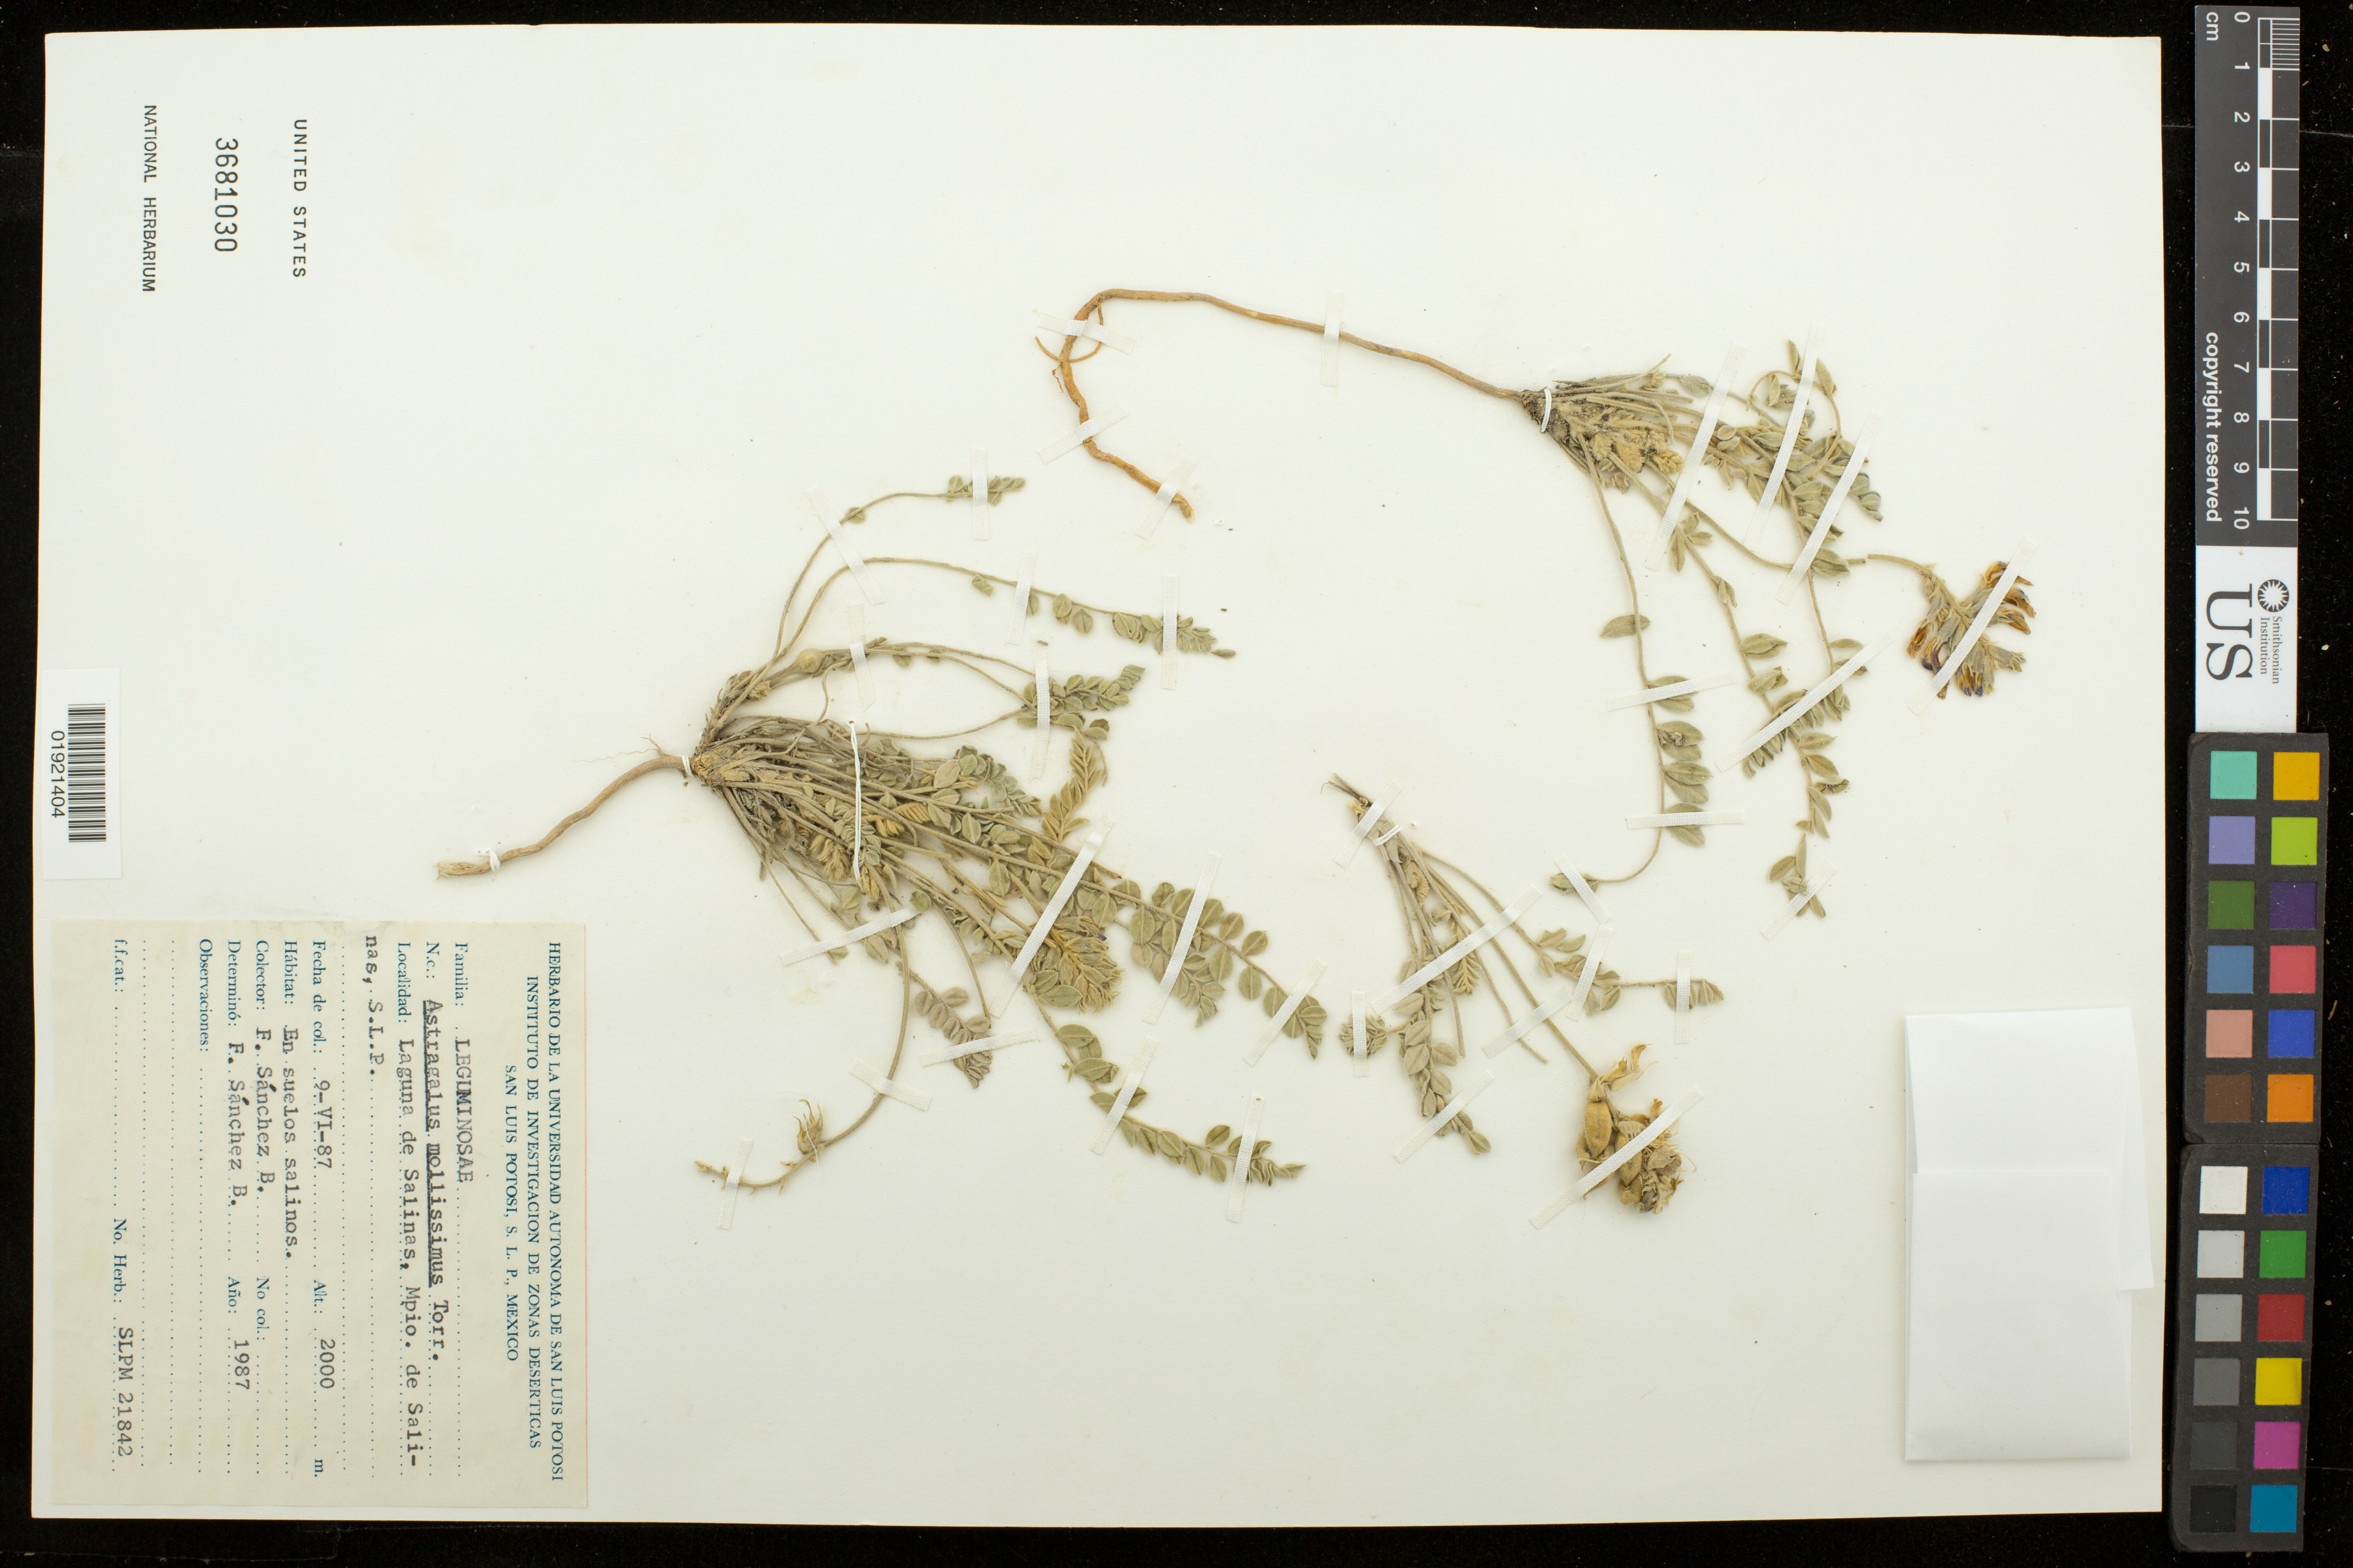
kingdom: Plantae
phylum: Tracheophyta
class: Magnoliopsida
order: Fabales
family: Fabaceae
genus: Astragalus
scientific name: Astragalus mollissimus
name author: Torr.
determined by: Sánchez, B.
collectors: B. Sánchez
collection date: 1987-06-09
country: Mexico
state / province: San Luis Potosi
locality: Laguna de Salinas, Mpio. de Salinas, S.L.P.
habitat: En suelos salinos.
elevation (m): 2000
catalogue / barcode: US 3681030